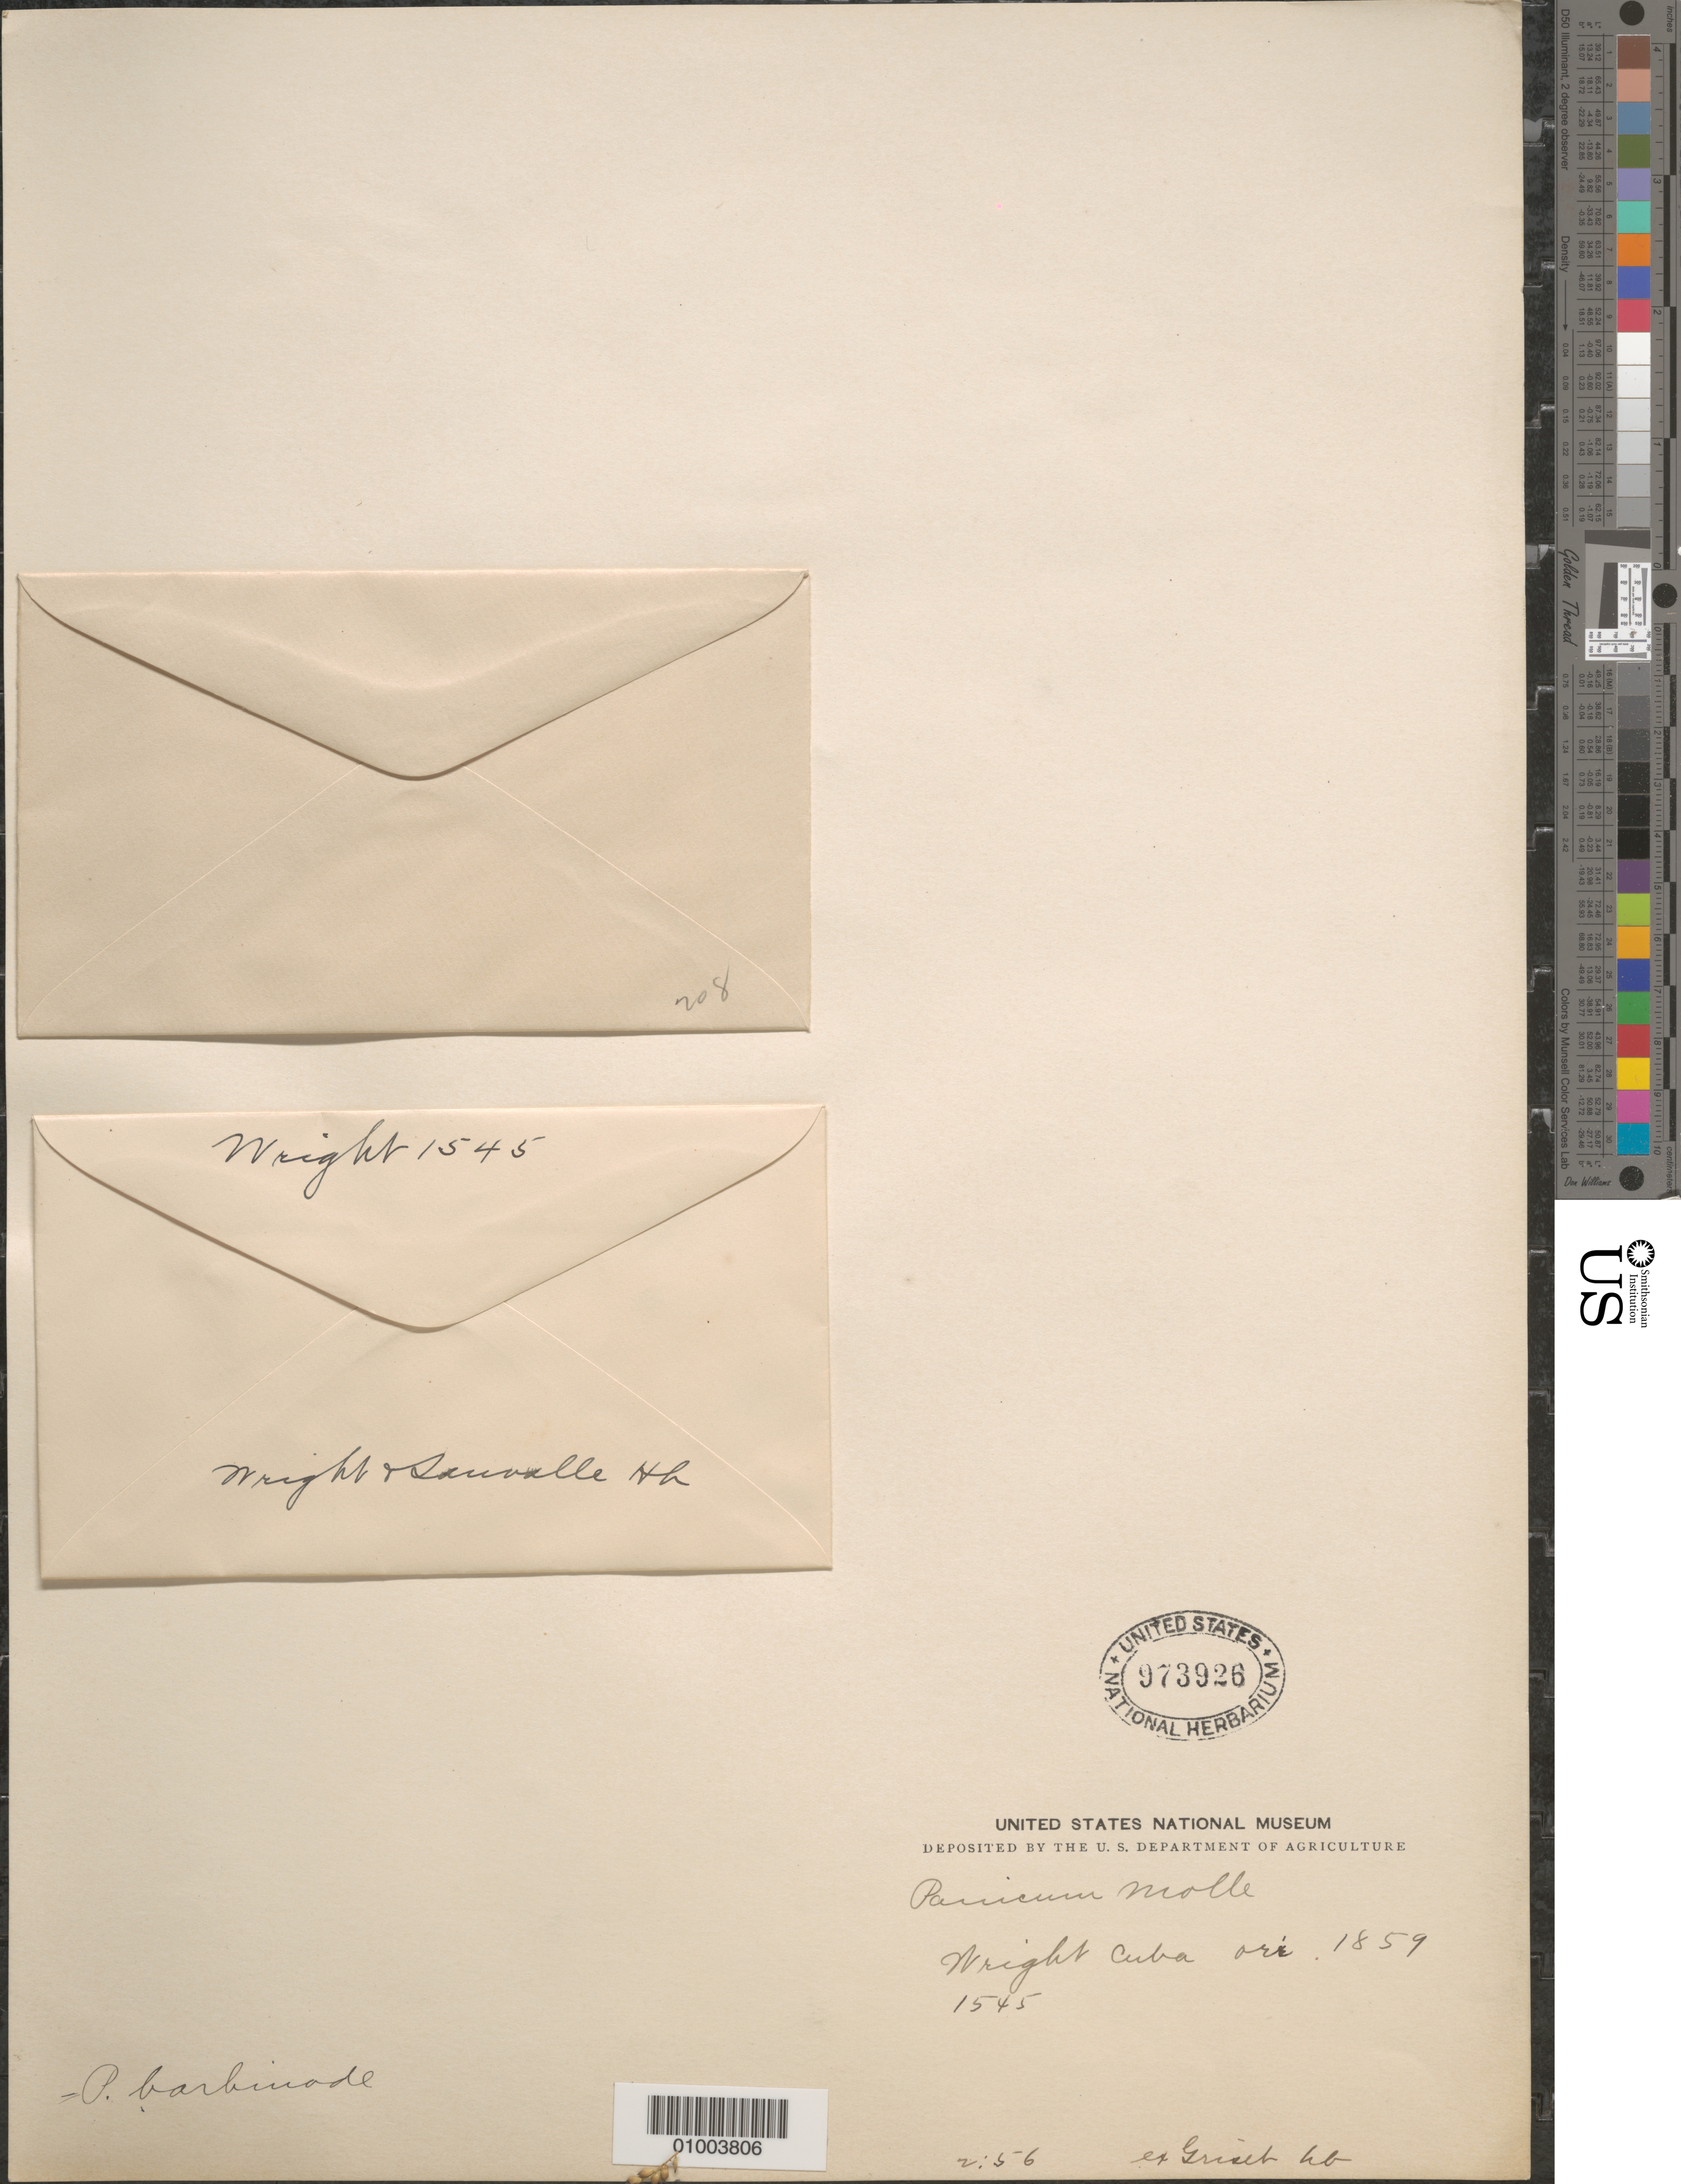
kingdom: Plantae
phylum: Tracheophyta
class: Liliopsida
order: Poales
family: Poaceae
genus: Urochloa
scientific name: Urochloa mollis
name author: (Sw.) Morrone & Zuloaga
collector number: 1545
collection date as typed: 1859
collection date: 1859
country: Cuba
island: Cuba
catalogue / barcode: US 973926